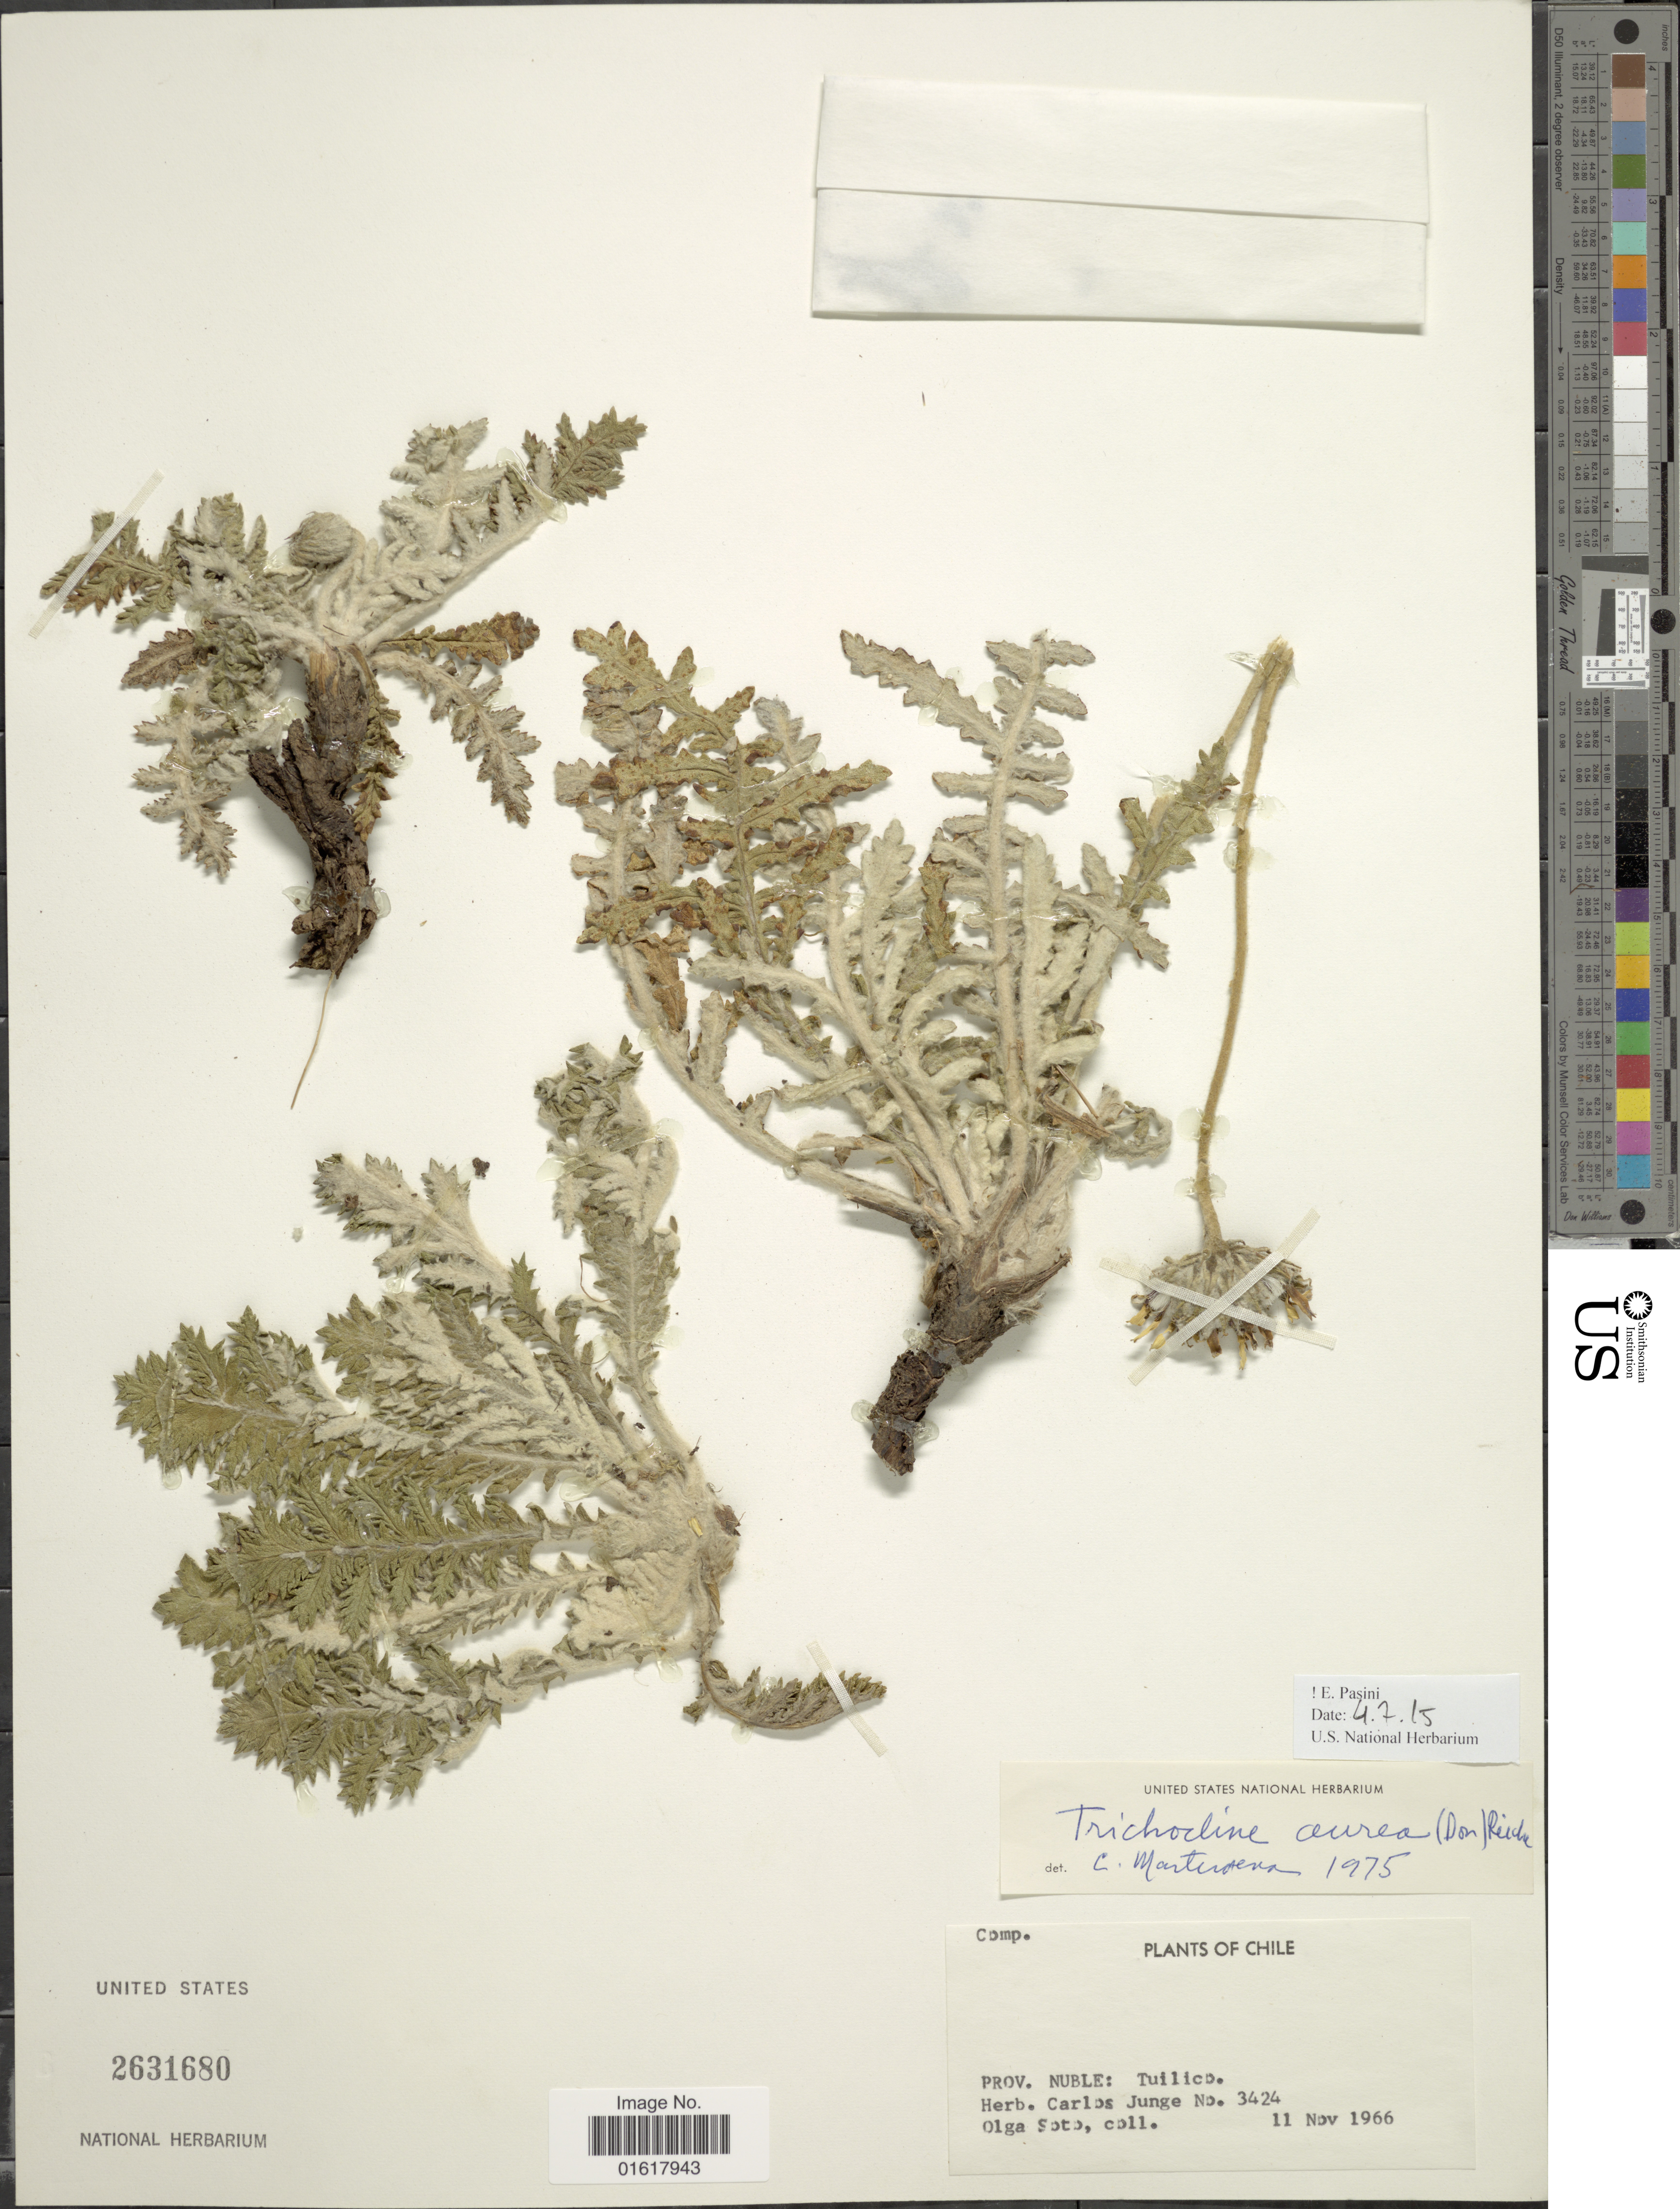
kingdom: Plantae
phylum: Tracheophyta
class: Magnoliopsida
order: Asterales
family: Asteraceae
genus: Trichocline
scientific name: Trichocline aurea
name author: (D. Don) Reiche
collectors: O. Soto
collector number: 3424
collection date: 1966-11-11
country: Chile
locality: Prov. Nuble: Tuilico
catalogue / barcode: US 2631680